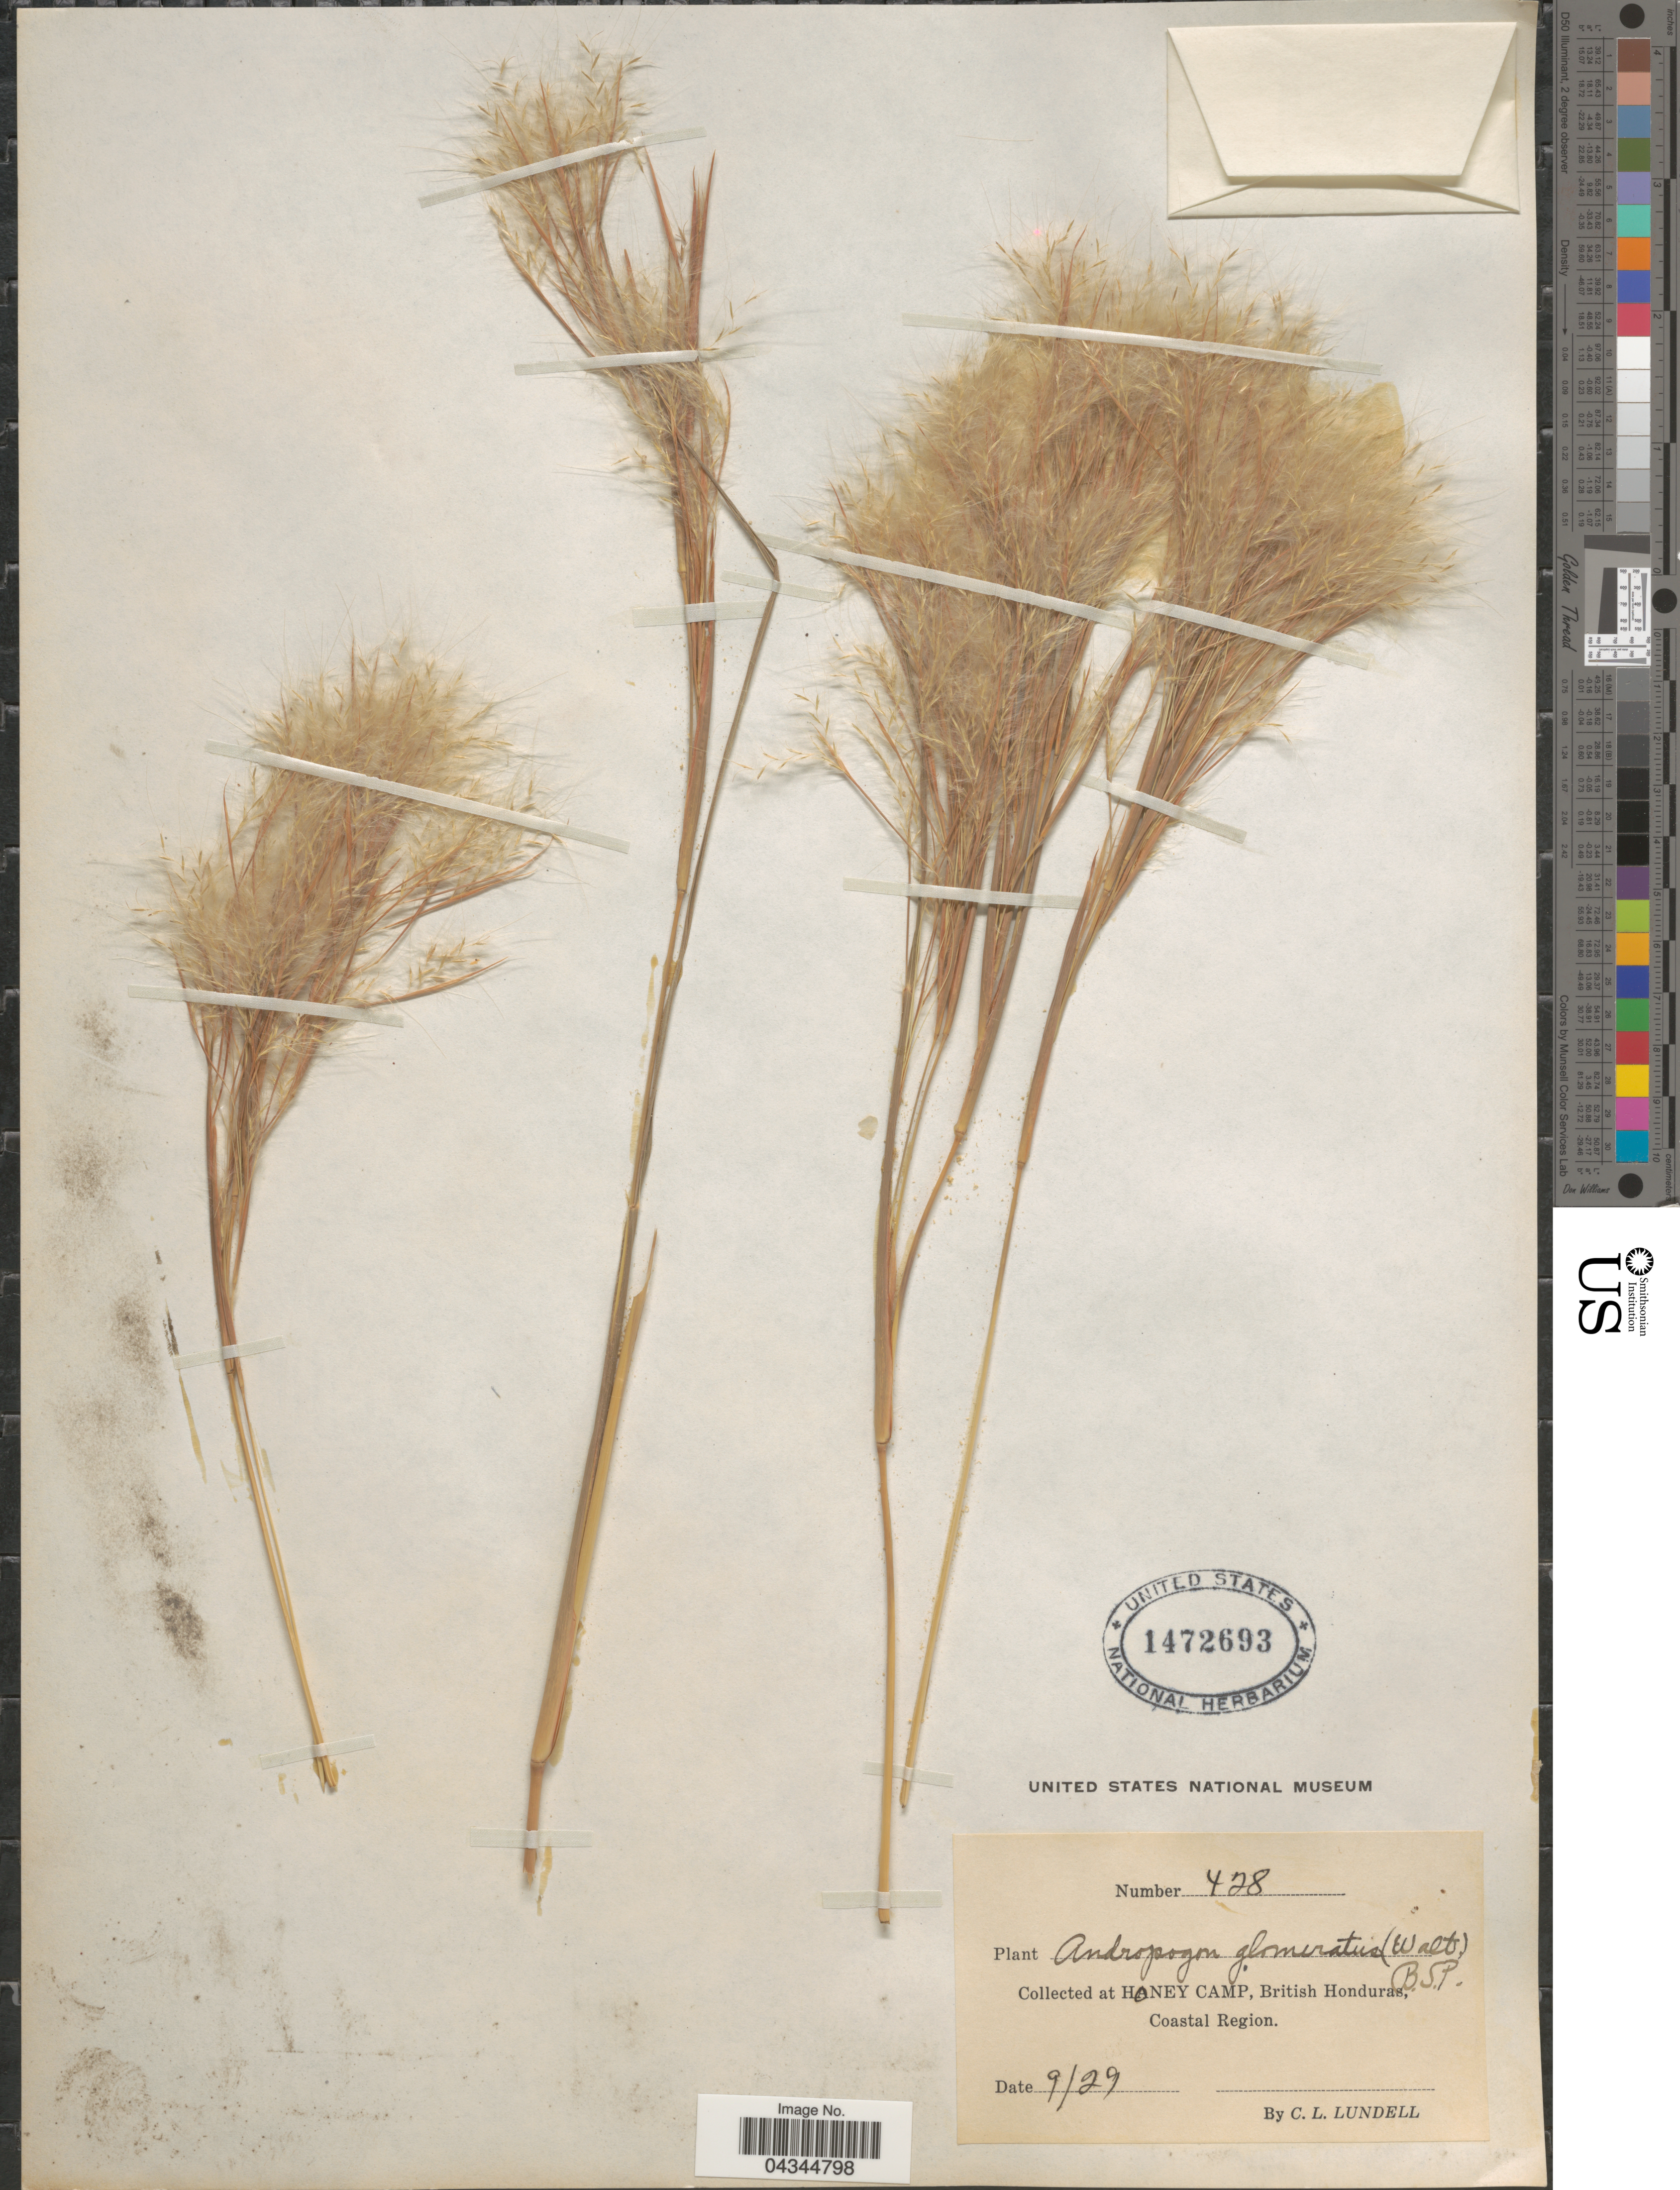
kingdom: Plantae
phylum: Tracheophyta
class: Liliopsida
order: Poales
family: Poaceae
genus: Andropogon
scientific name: Andropogon glomeratus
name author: (Walter) Britton et al.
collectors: C. L. Lundell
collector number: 428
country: Belize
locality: Honey Camp, British Honduras, Coastal Region.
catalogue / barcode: US 1472693